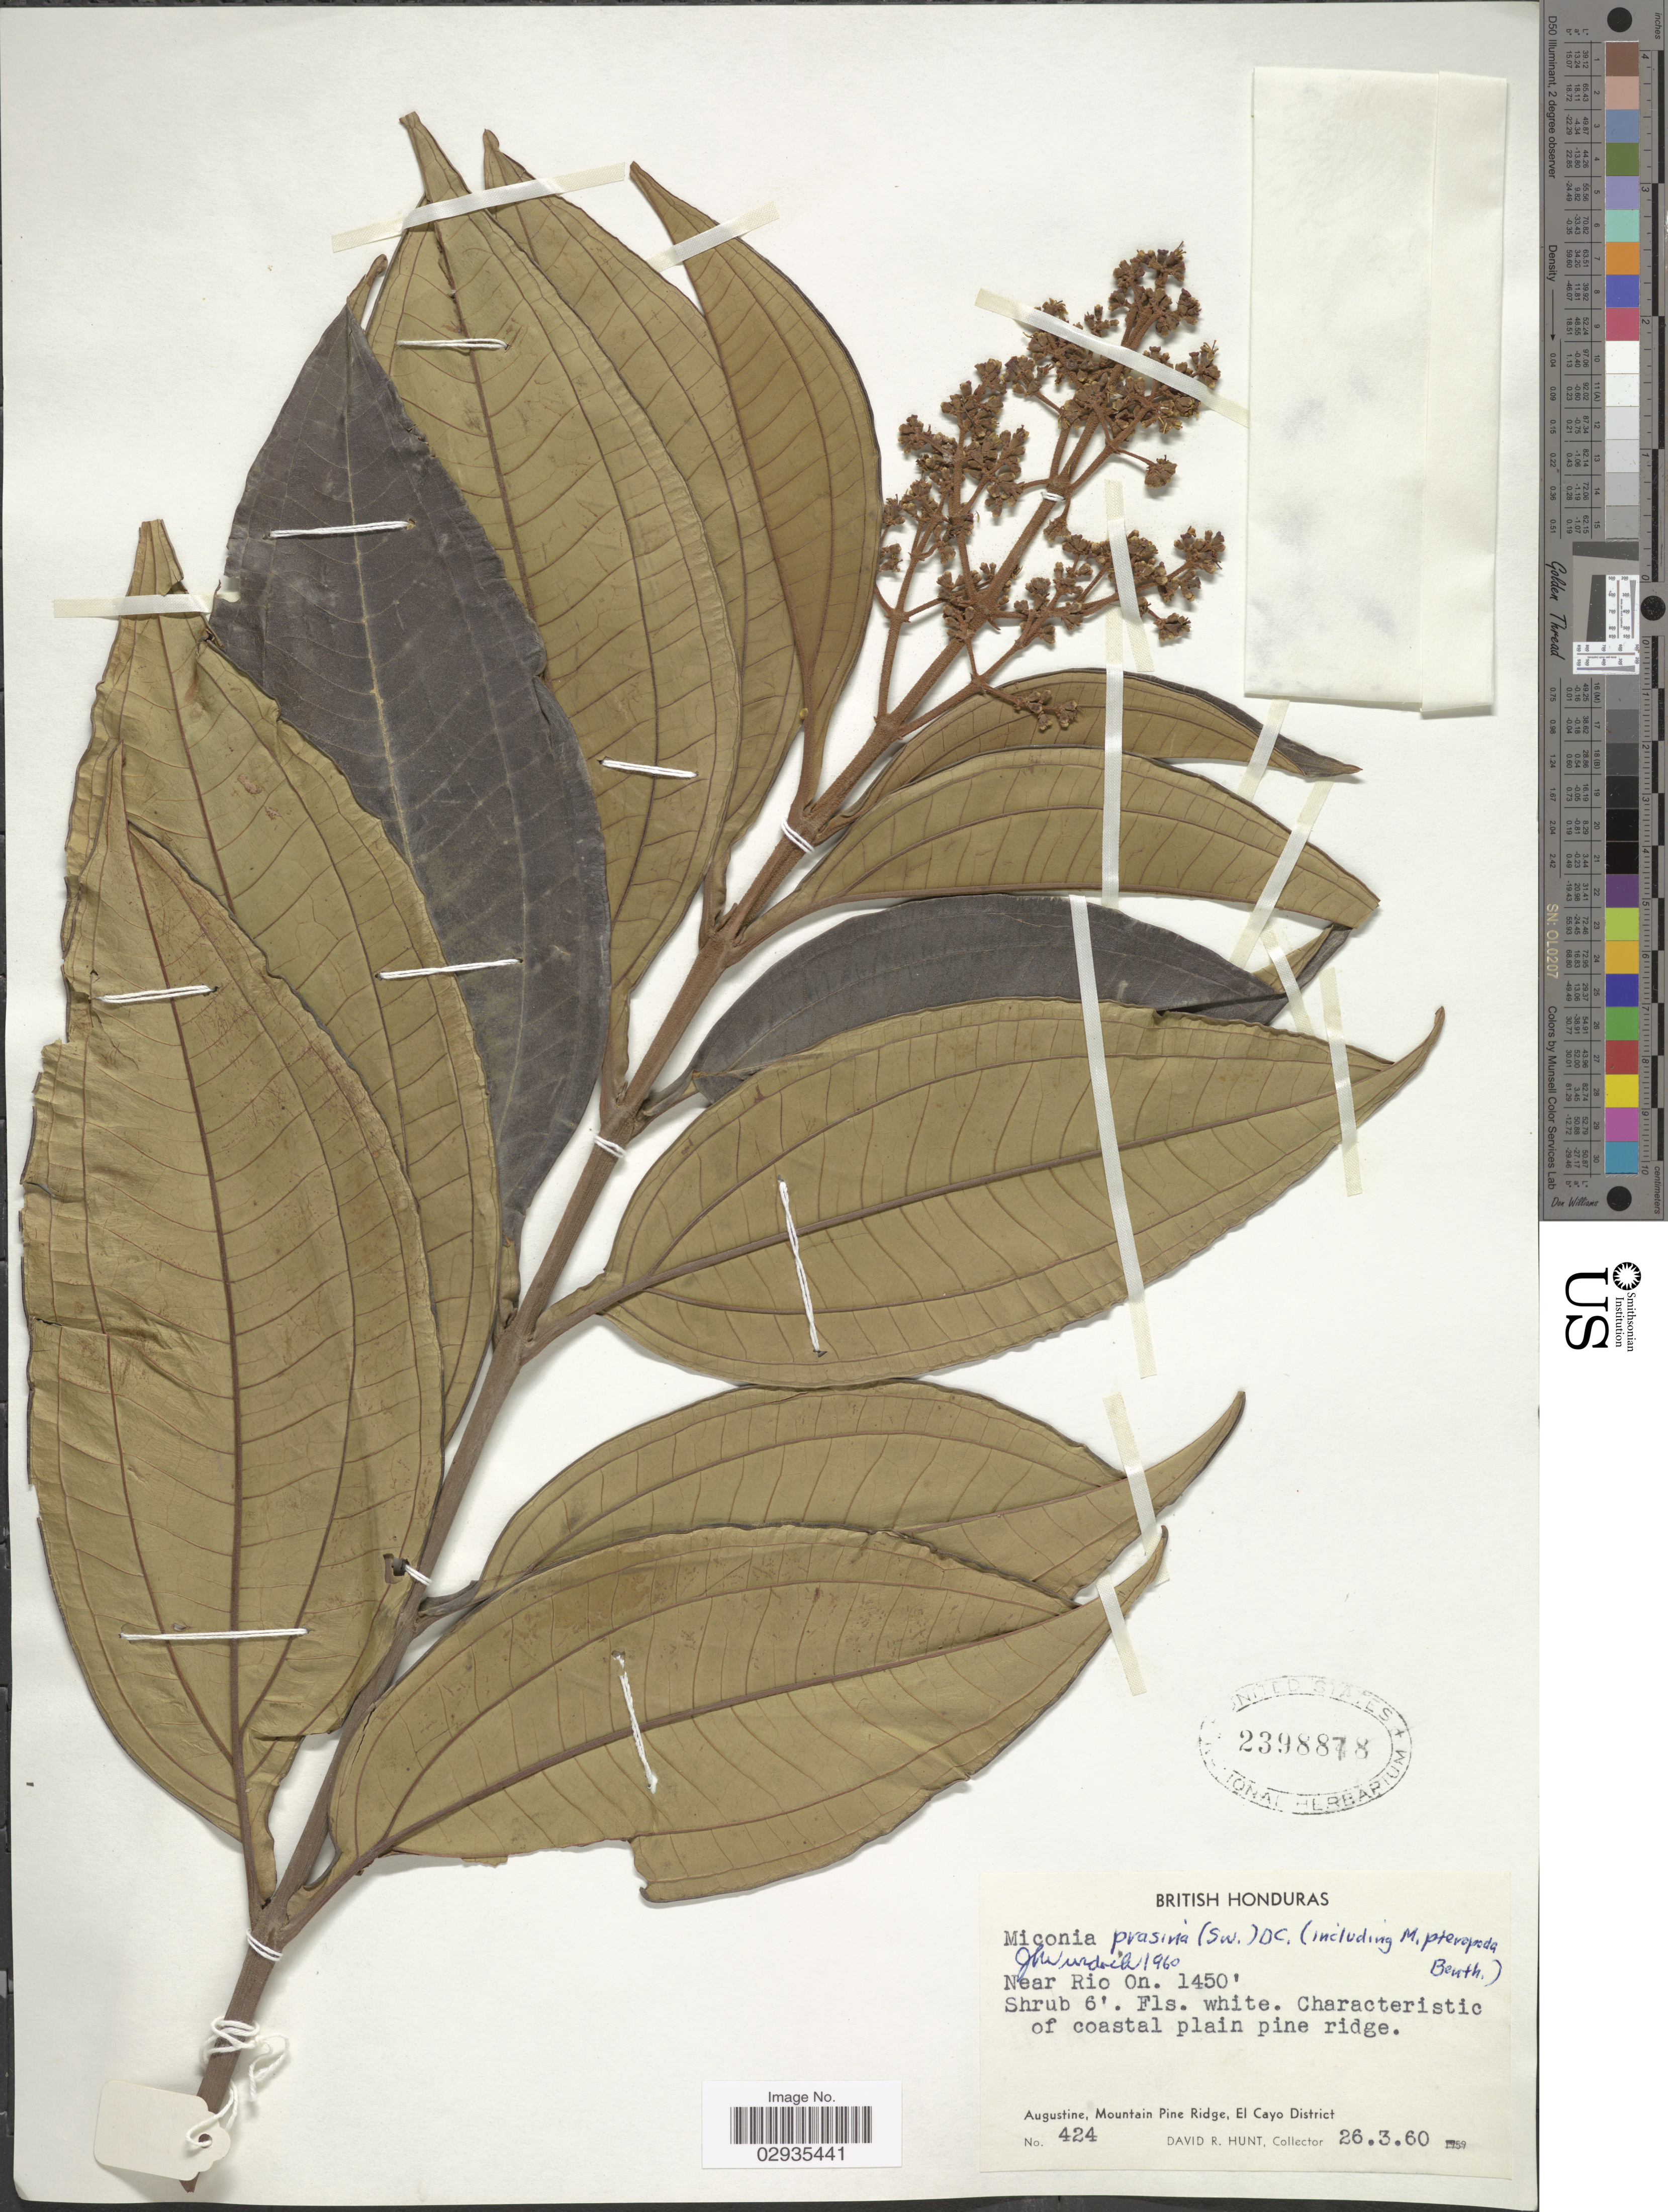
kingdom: Plantae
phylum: Tracheophyta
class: Magnoliopsida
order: Myrtales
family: Melastomataceae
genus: Miconia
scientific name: Miconia prasina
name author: (Sw.) DC.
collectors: D. R. Hunt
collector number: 424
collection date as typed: Transcribed d/m/y: 26/3/60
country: Belize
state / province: Cayo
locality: British Honduras, Near Rio On, Augustine, Mountain Pine Ridge, El Cayo District.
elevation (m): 442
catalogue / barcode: US 2398878